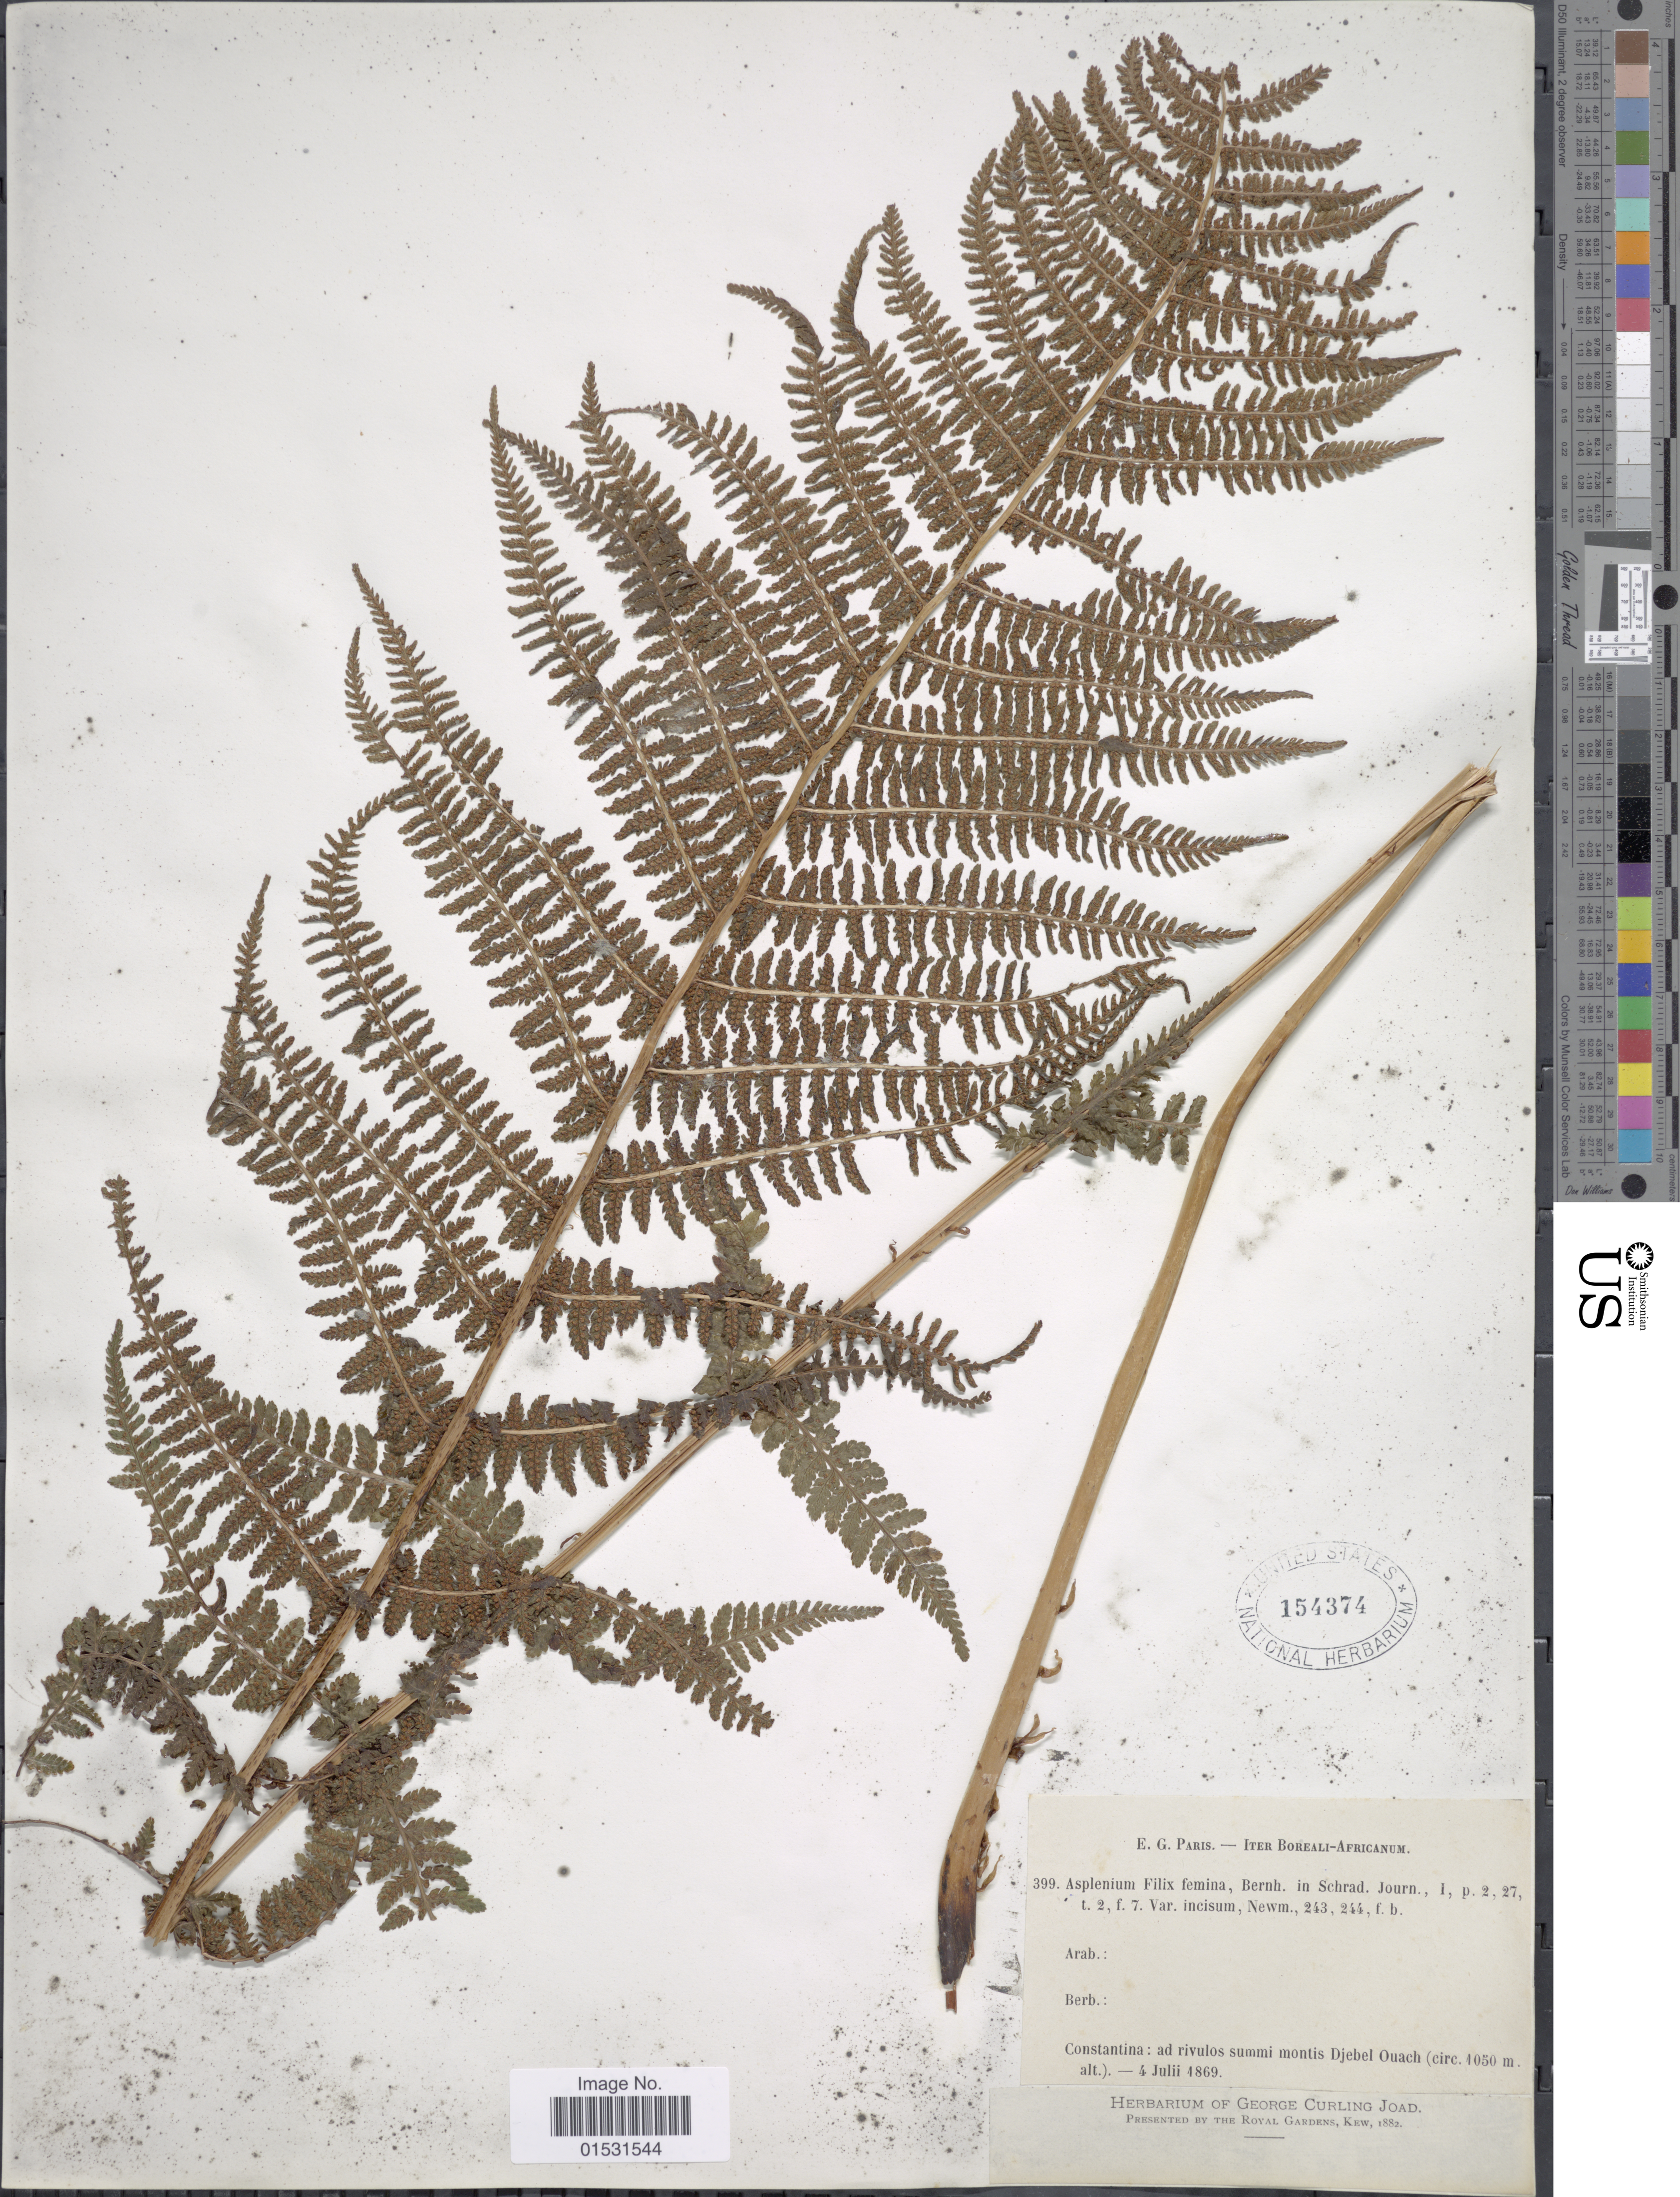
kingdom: Plantae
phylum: Tracheophyta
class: Polypodiopsida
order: Polypodiales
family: Athyriaceae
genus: Athyrium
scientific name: Athyrium filix-femina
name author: (L.) Roth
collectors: Paris, E.G.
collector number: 399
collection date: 1869-07-04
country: Algeria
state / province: Constantine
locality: Iter-Borali-Africanum. Constantina: Ad rivulos summi montis Djebel Ouach.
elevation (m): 1050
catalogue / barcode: US 154374